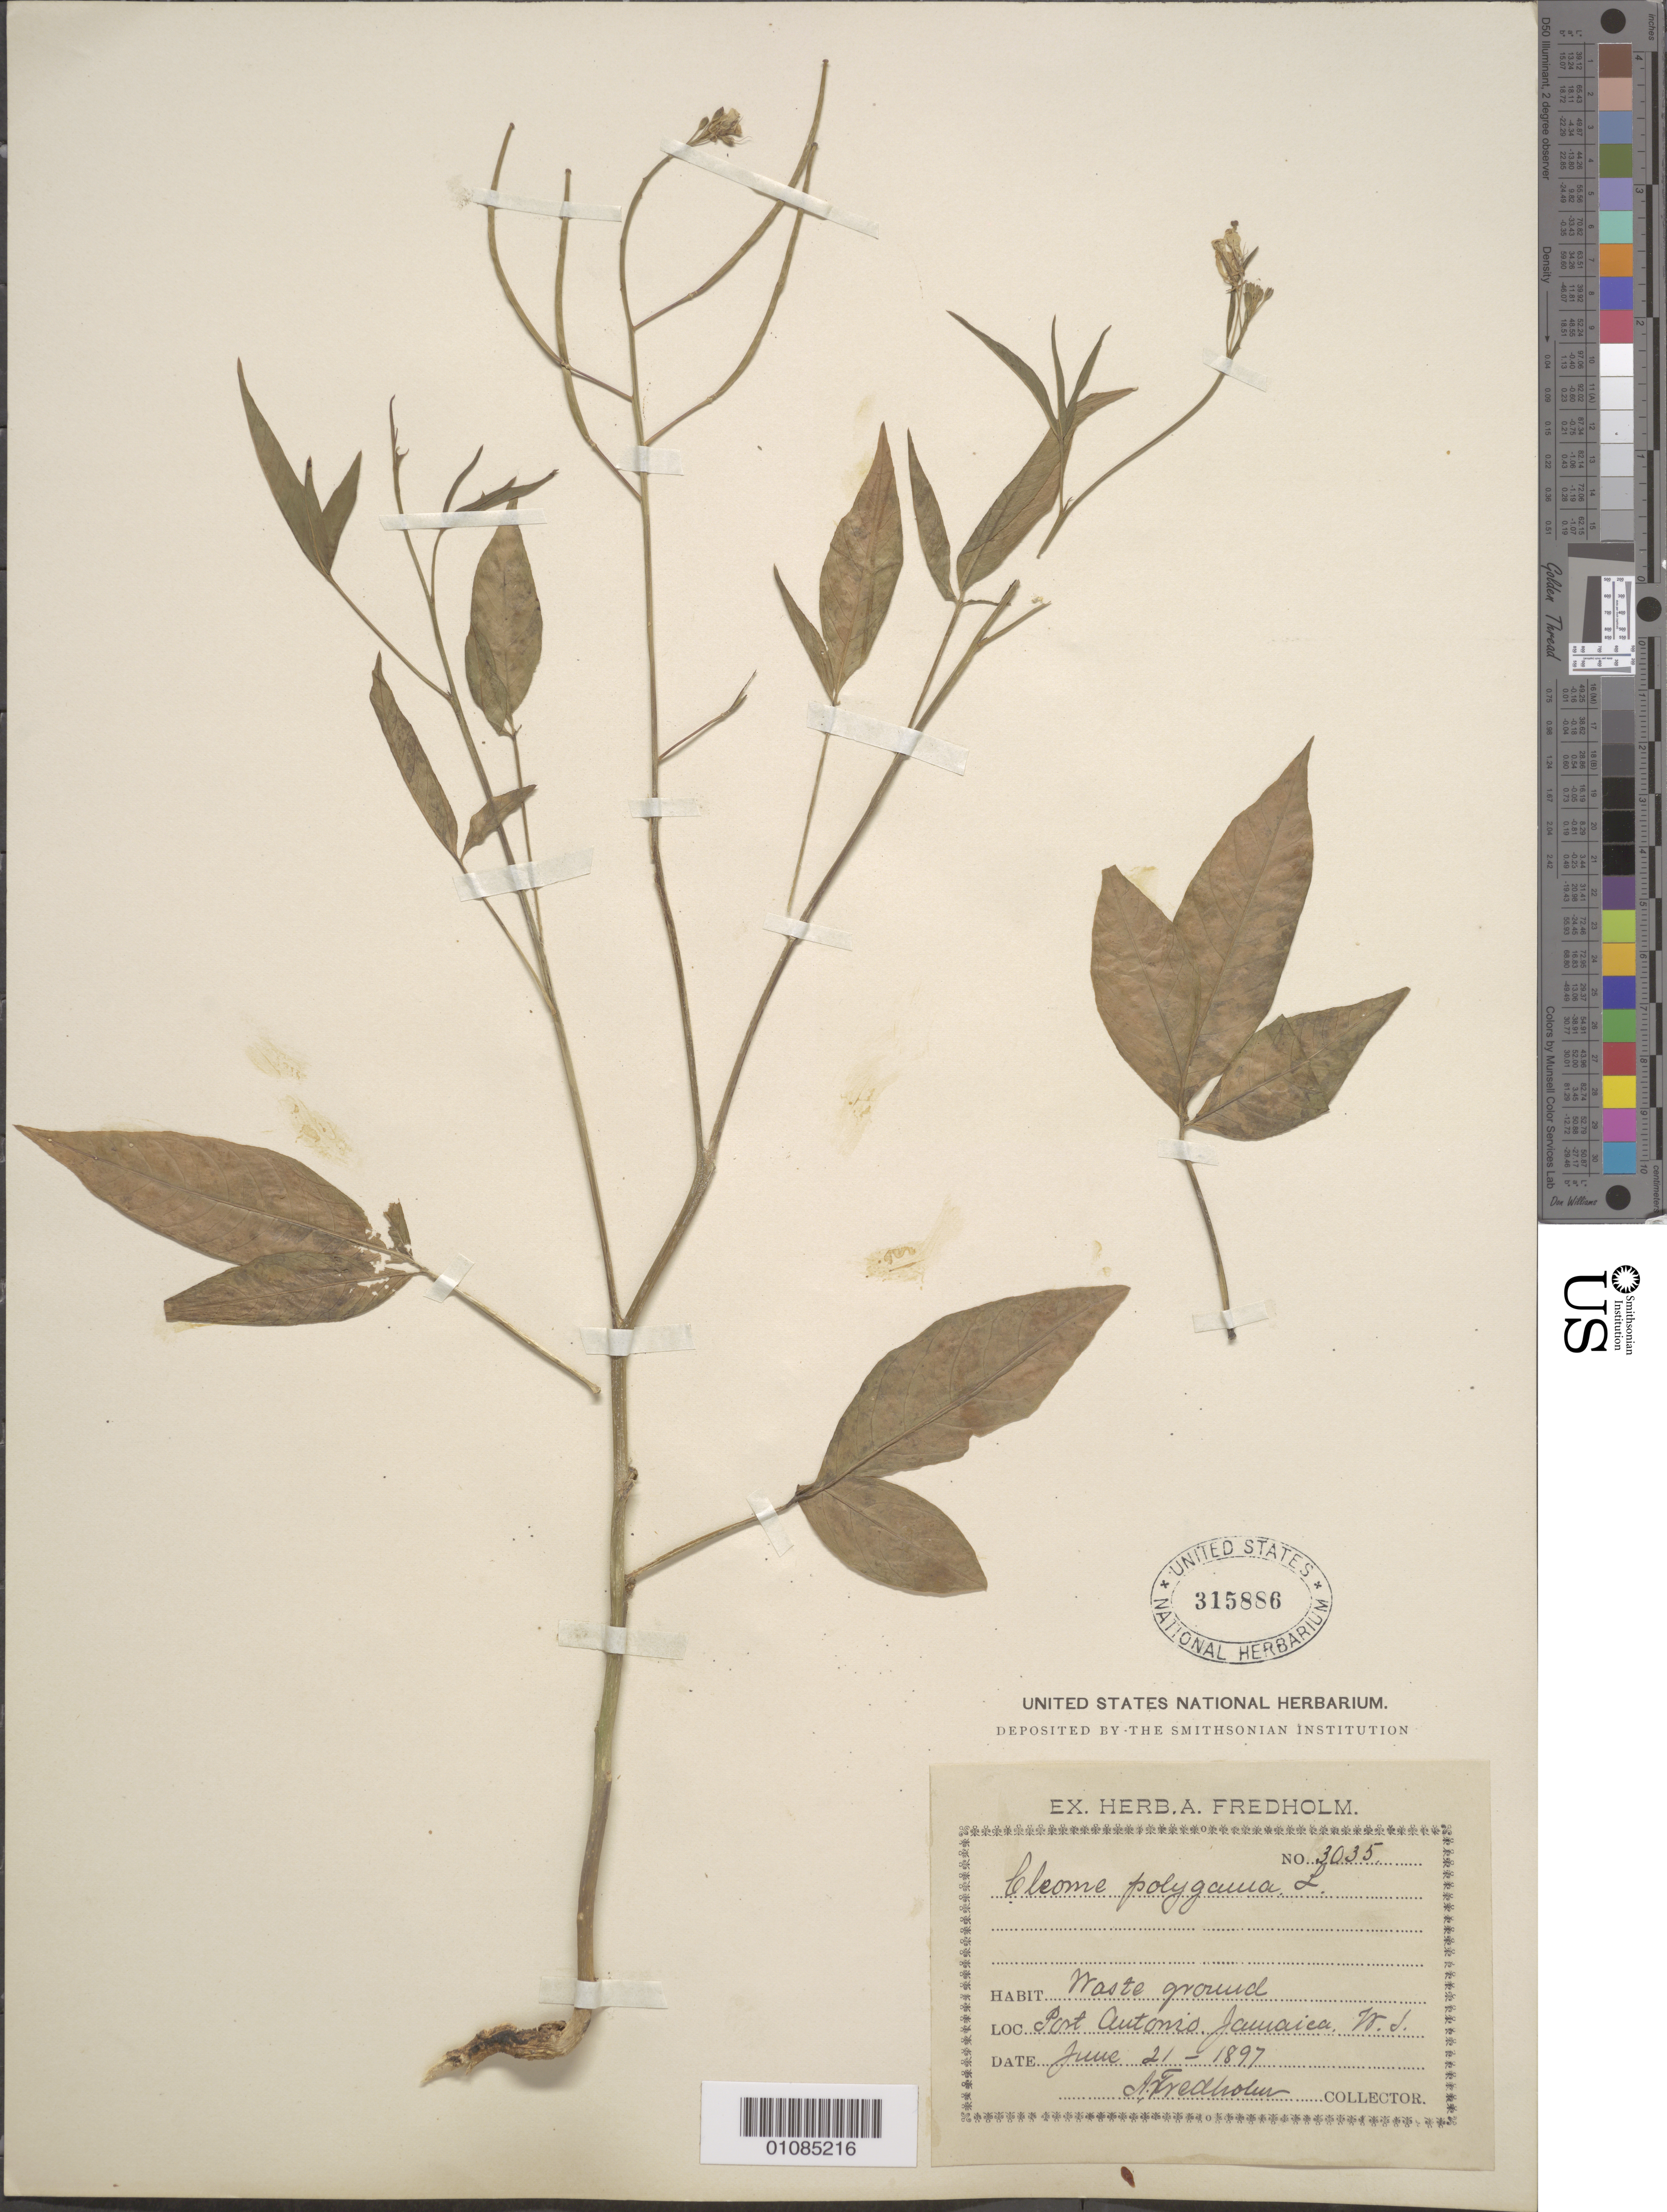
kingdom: Plantae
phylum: Tracheophyta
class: Magnoliopsida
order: Brassicales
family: Cleomaceae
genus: Cleoserrata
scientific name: Cleoserrata serrata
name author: (Jacq.) Iltis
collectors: A. Fredholm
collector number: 3035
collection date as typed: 21 Jun 1897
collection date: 1897-06-21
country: Jamaica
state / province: Portland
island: Jamaica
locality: Port Antonio.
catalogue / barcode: US 315886